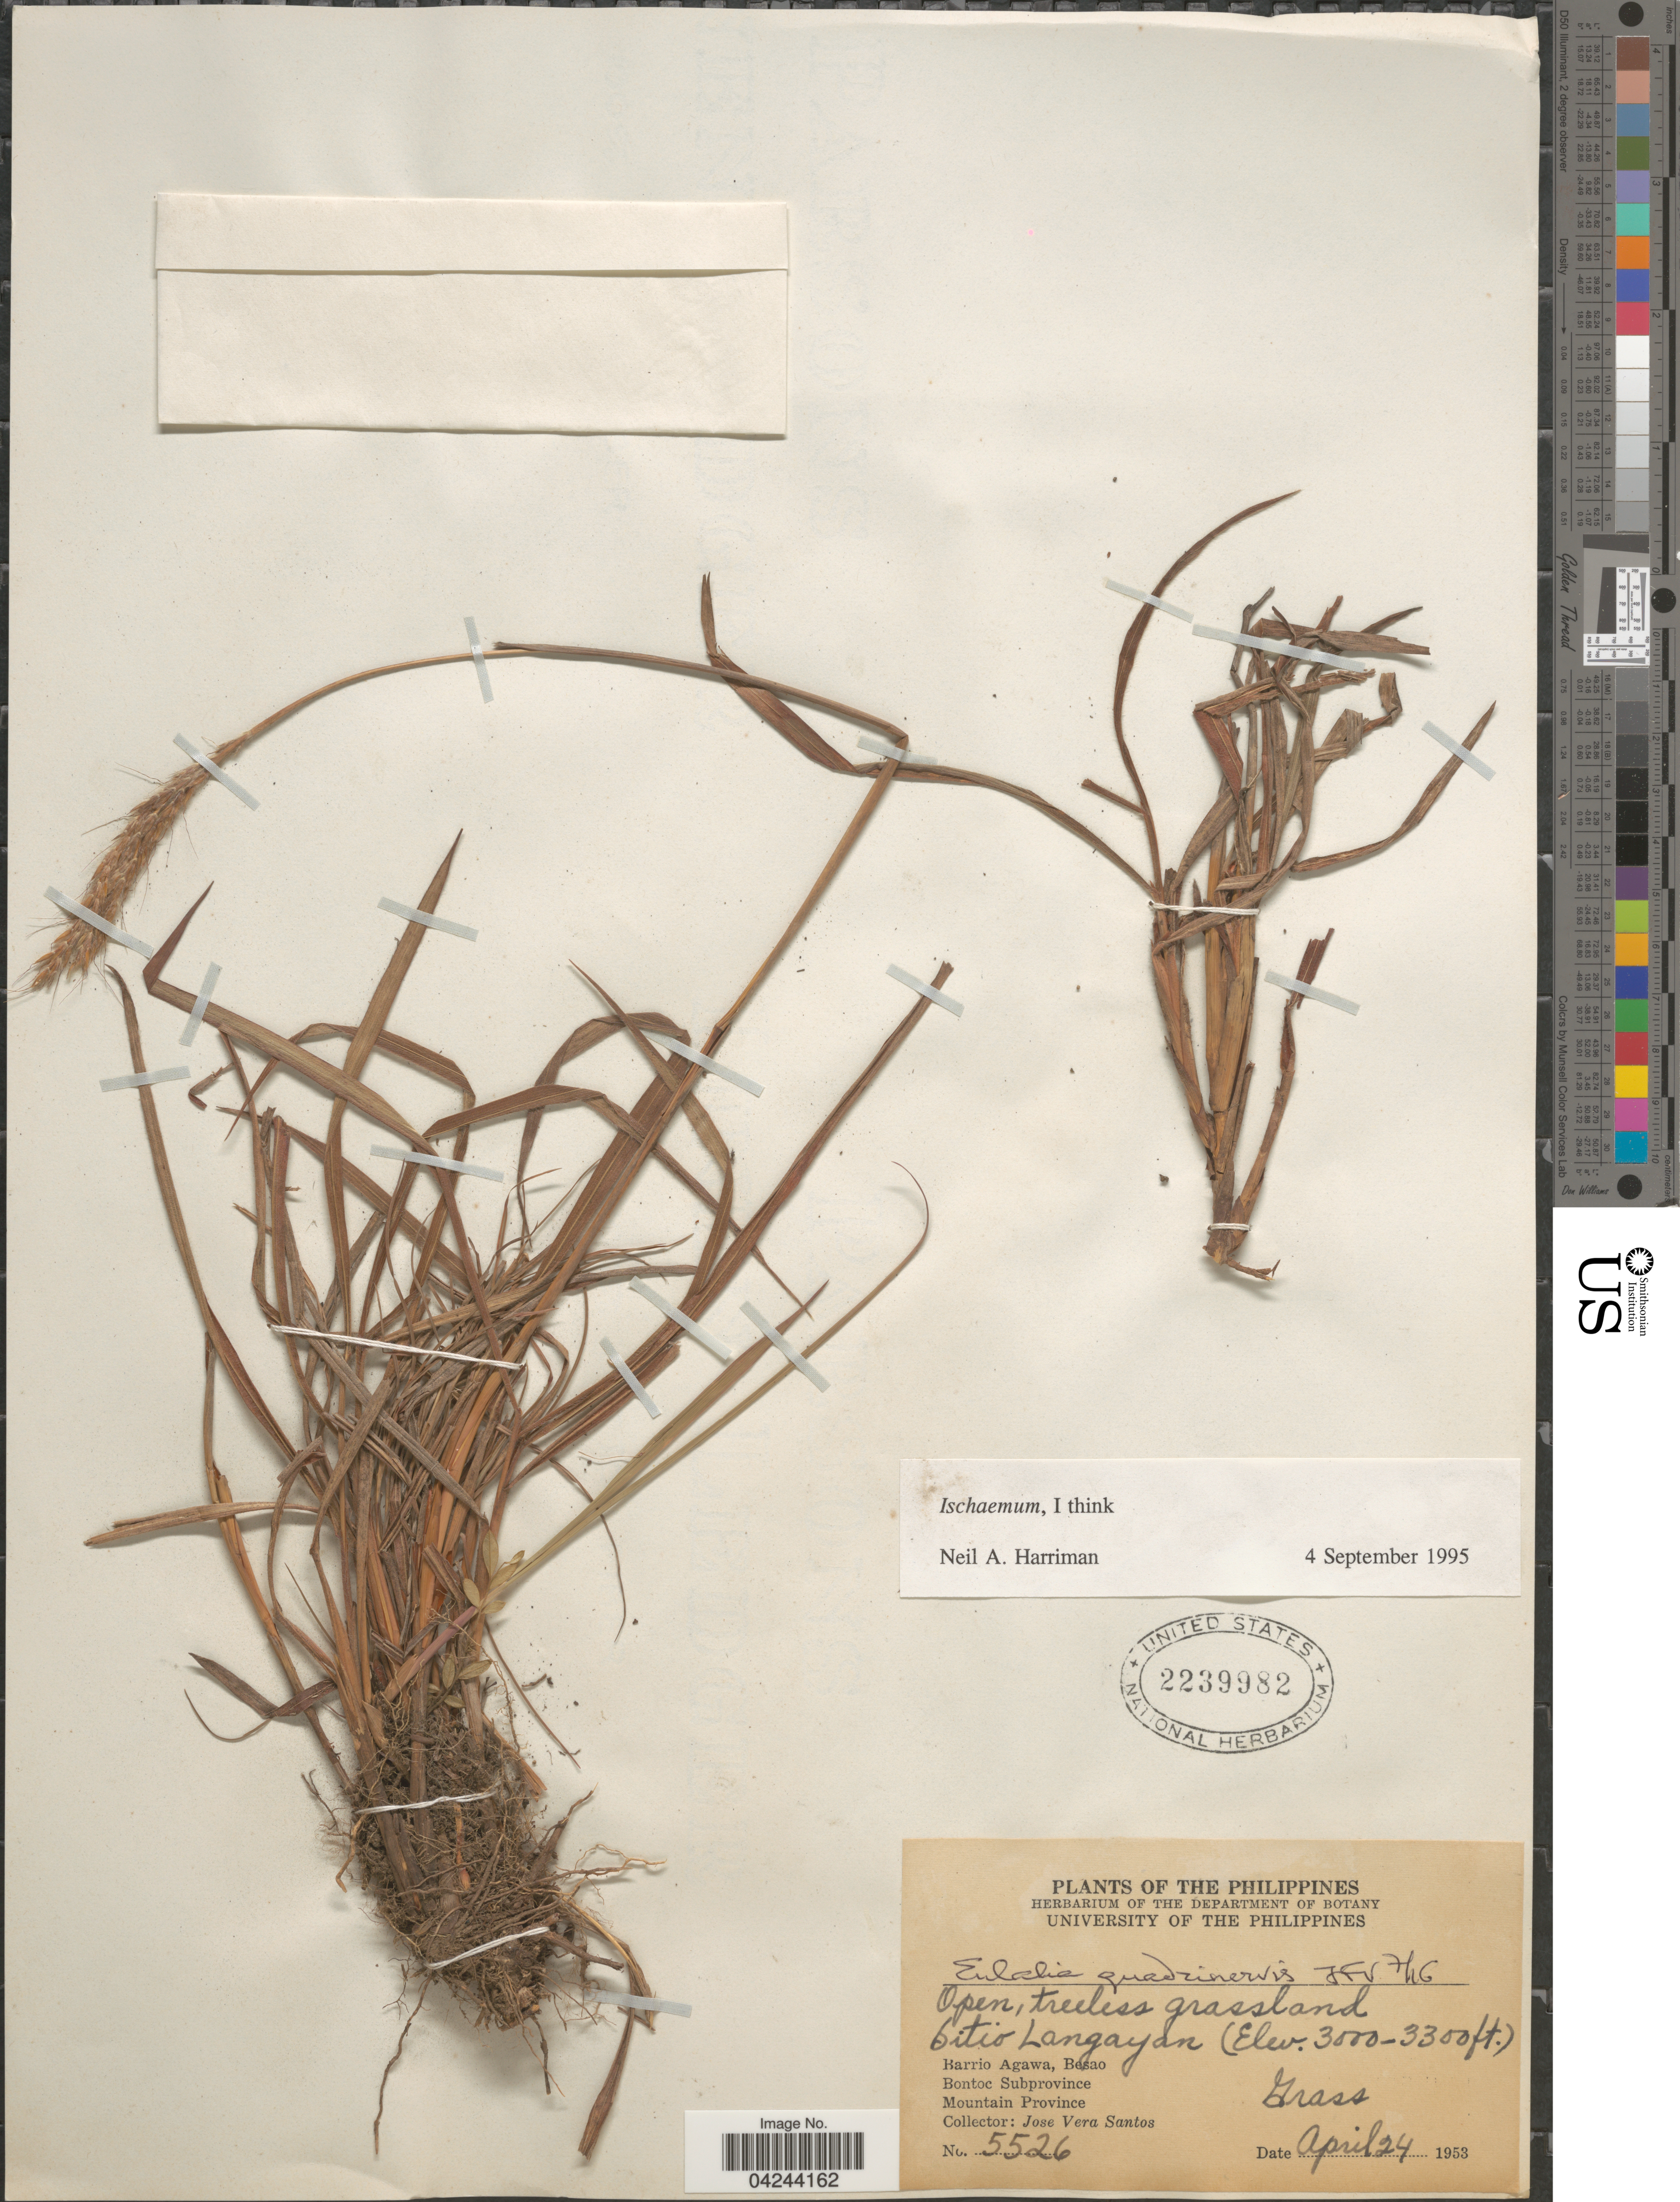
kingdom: Plantae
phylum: Tracheophyta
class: Liliopsida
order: Poales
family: Poaceae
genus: Ischaemum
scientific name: Ischaemum sp.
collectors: J. Vera Santos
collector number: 5526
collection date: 1953-04-24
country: Philippines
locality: Sitio Langayan. Barrio Agawa, Besao. Bontoc Subprovince. Mountain Province.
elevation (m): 914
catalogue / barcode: US 2239982